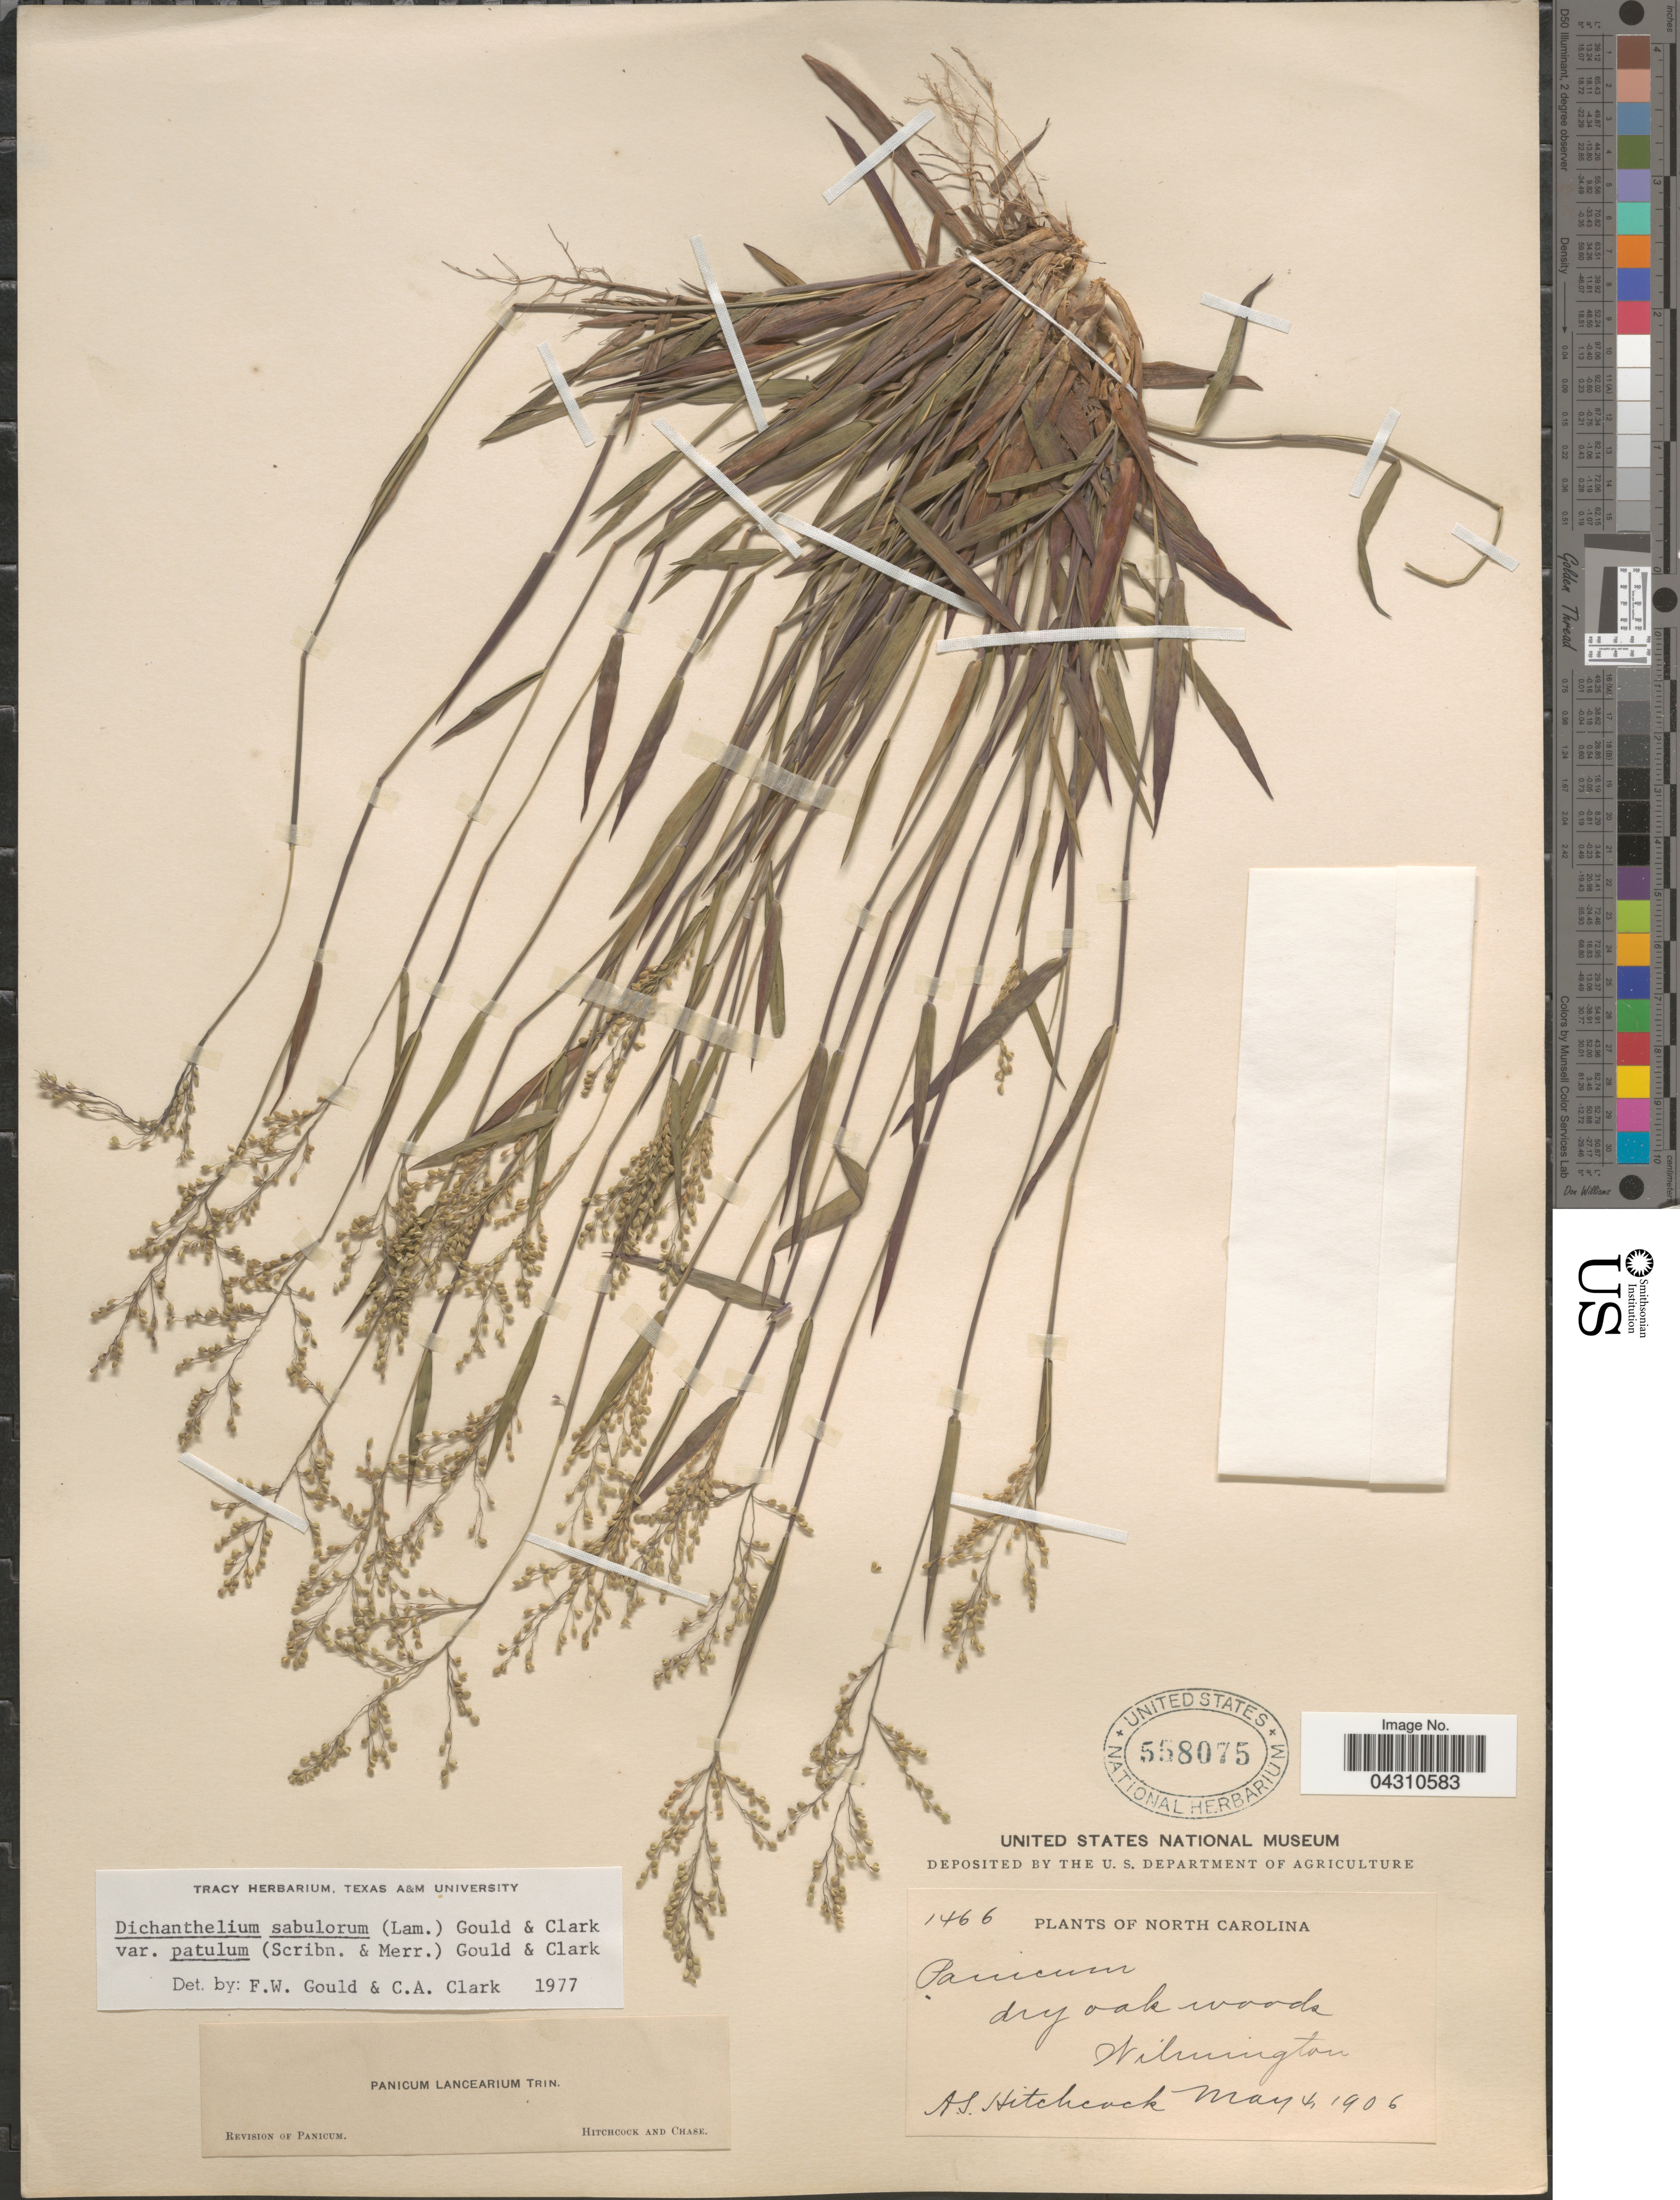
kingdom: Plantae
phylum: Tracheophyta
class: Liliopsida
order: Poales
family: Poaceae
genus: Dichanthelium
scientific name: Dichanthelium portoricense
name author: (Desv. ex Ham.) B.F. Hansen & Wunderlin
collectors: A. S. Hitchcock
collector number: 1466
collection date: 1906-05-04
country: United States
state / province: North Carolina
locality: Wilmington.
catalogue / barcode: US 558075